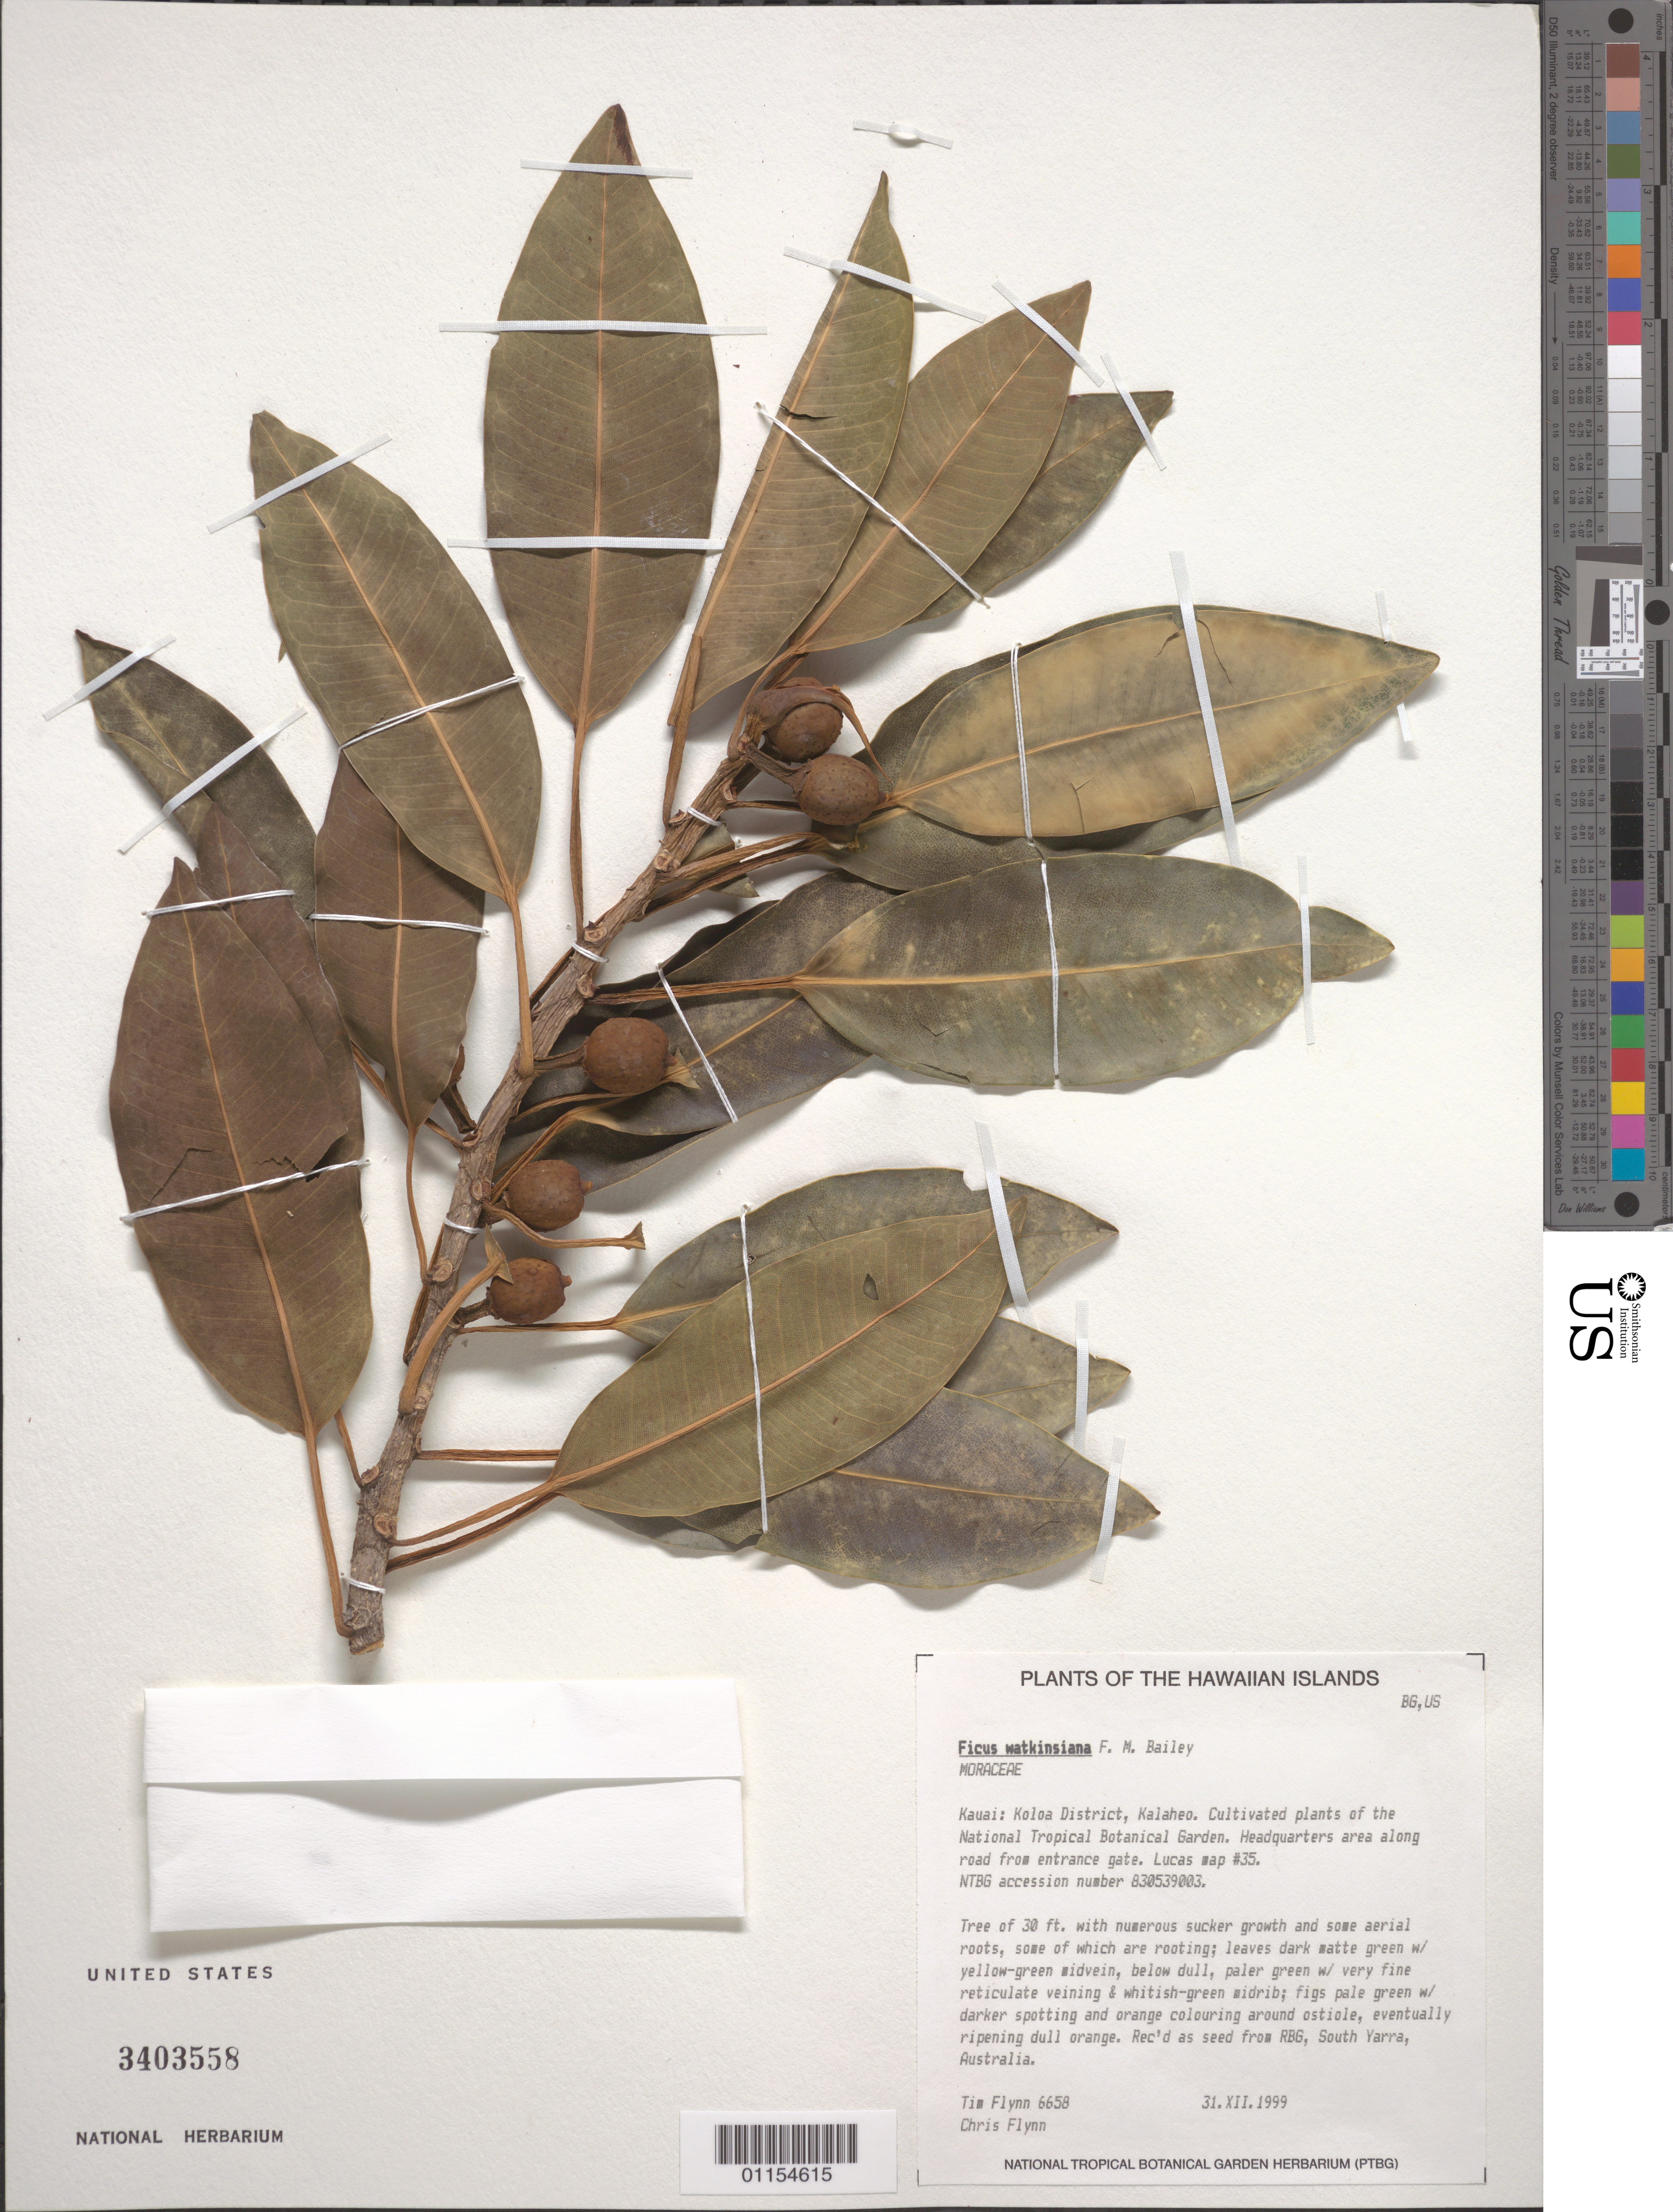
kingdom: Plantae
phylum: Tracheophyta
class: Magnoliopsida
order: Rosales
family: Moraceae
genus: Ficus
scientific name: Ficus watkinsiana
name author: F.M. Bailey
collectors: T. W. Flynn & C. Flynn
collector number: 6658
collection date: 1999-12-31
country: United States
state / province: Hawaii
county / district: Kauai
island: Kaua'i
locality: Koloa district, Kalaheo. National Tropical Botanical Garden. Headquarters area along road from entrance gate.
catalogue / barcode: US 3403558